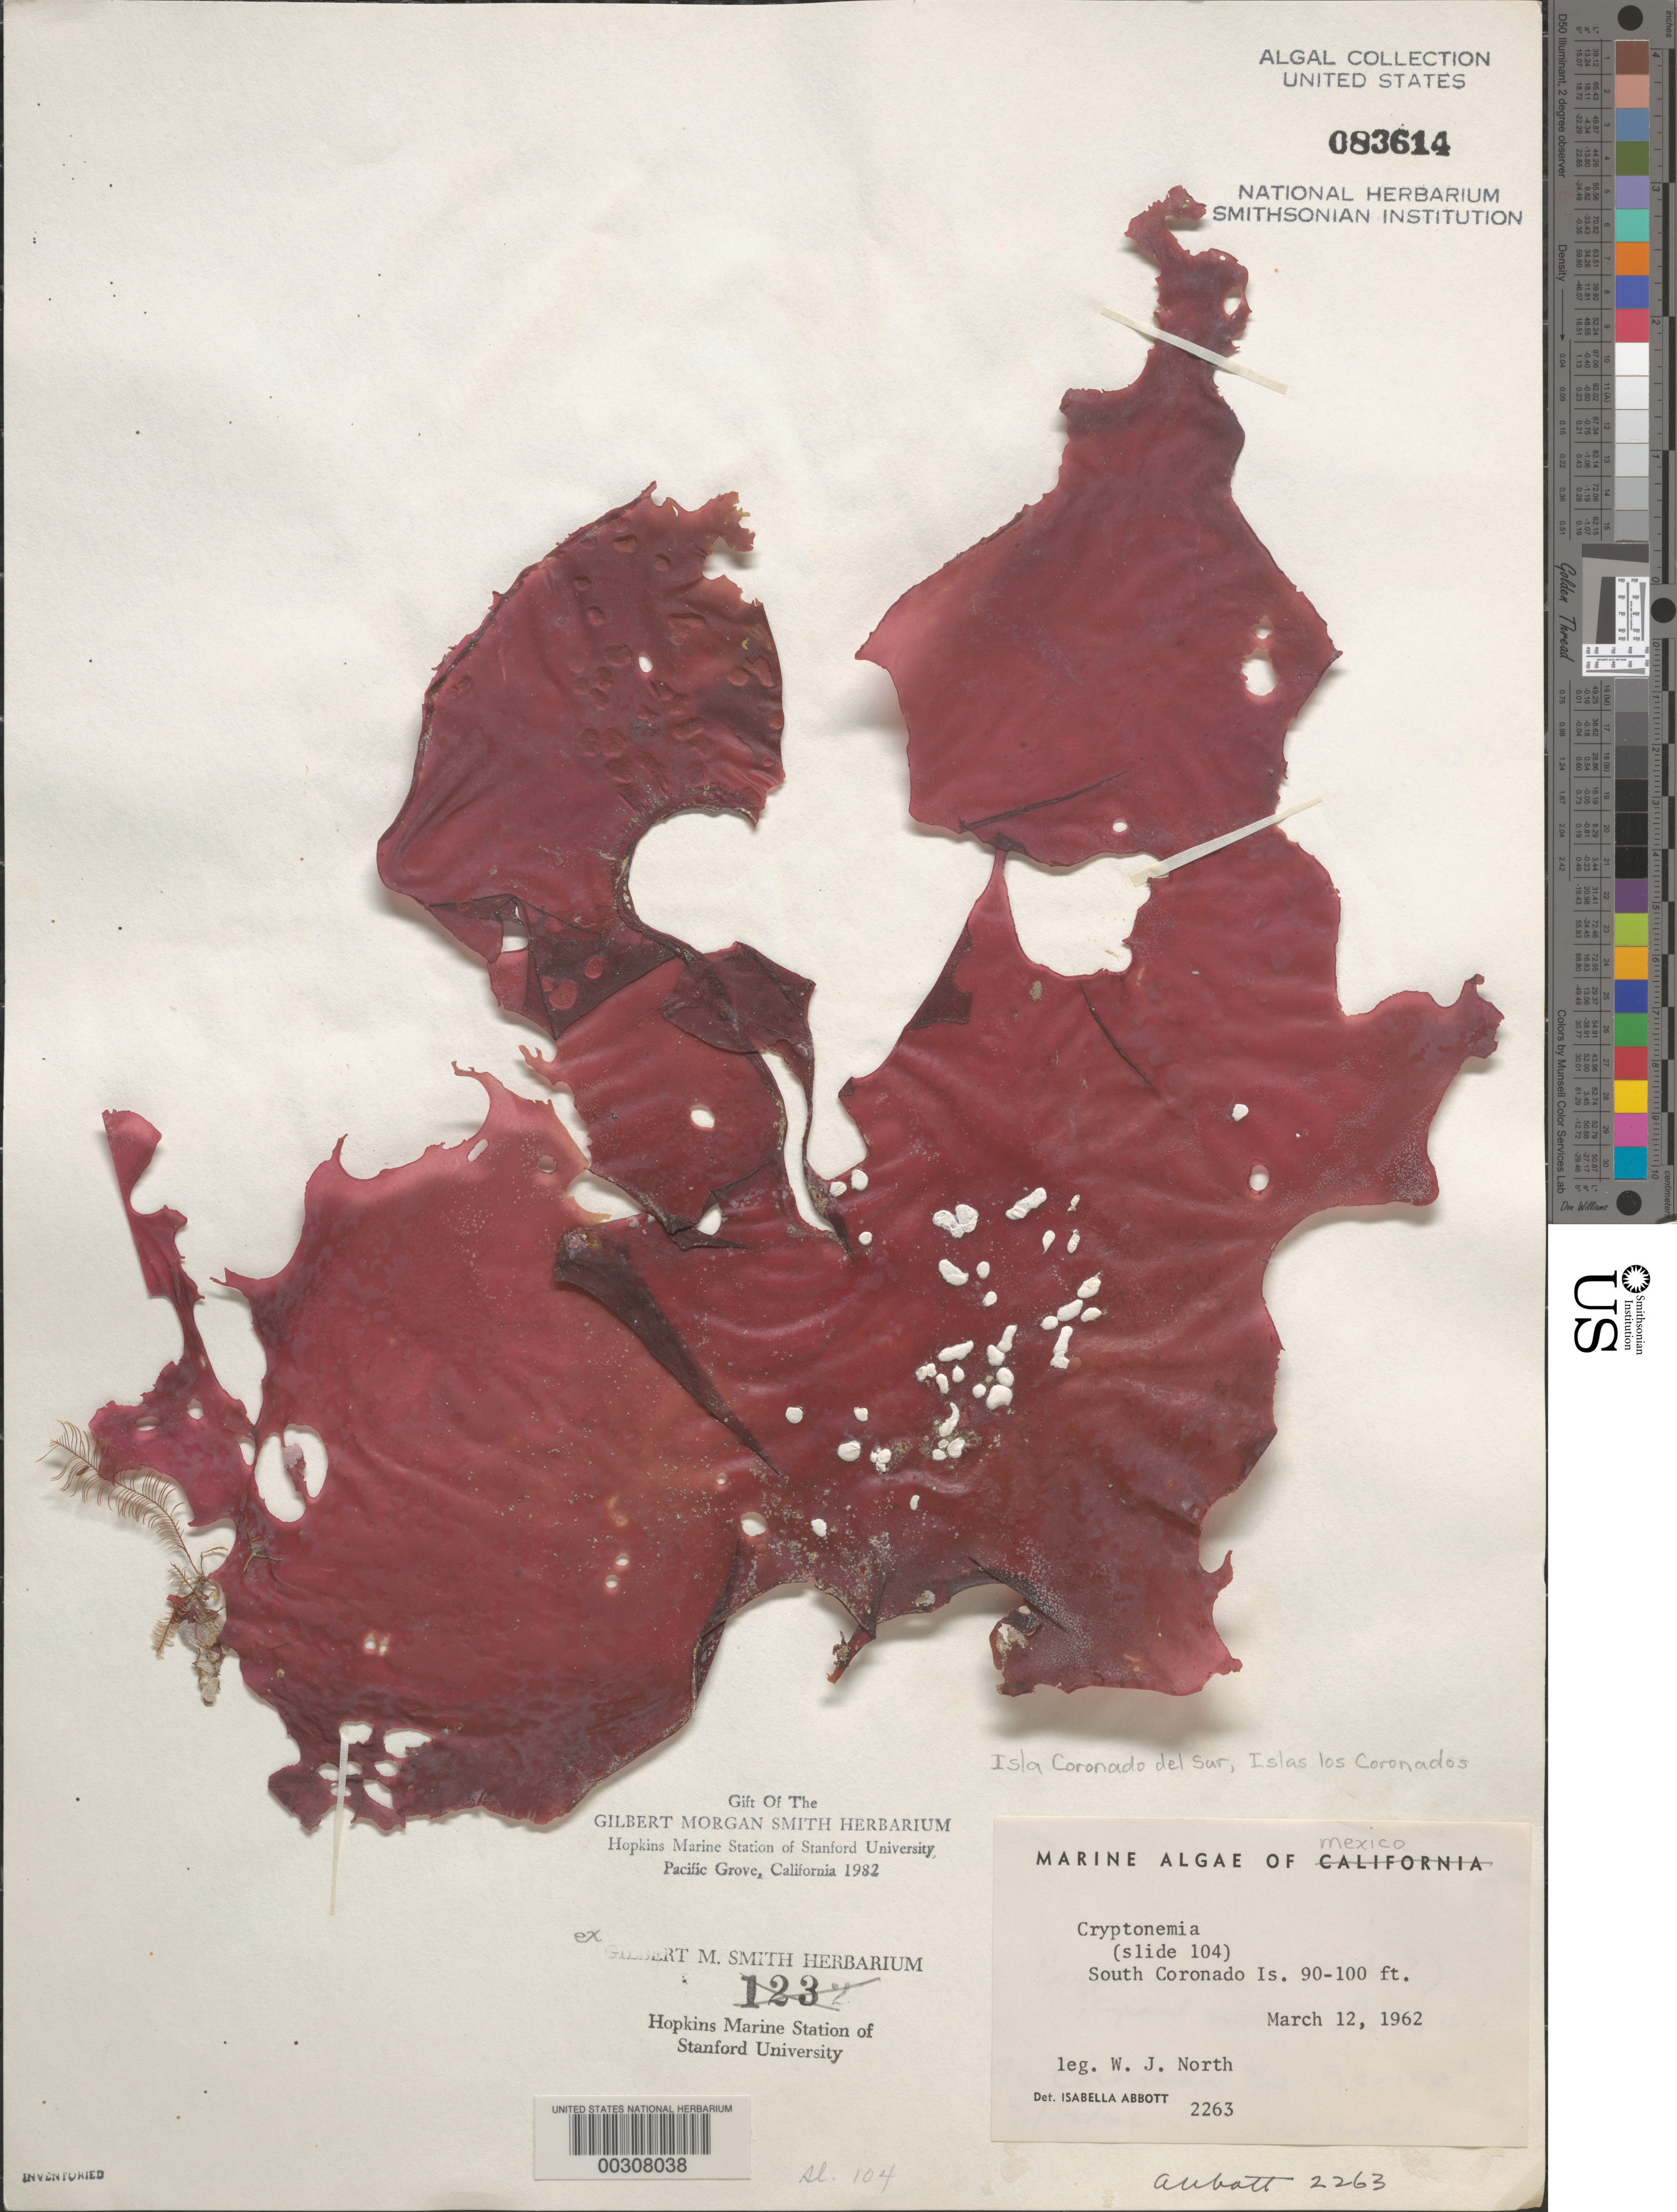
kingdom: Plantae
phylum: Rhodophyta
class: Florideophyceae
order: Halymeniales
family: Halymeniaceae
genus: Cryptonemia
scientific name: Cryptonemia sp.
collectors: W. North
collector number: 2263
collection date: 1962-03-12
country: Mexico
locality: Isla Coronado del Sur, Islas los Coronados. South Coronado Is.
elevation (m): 27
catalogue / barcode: US 83614